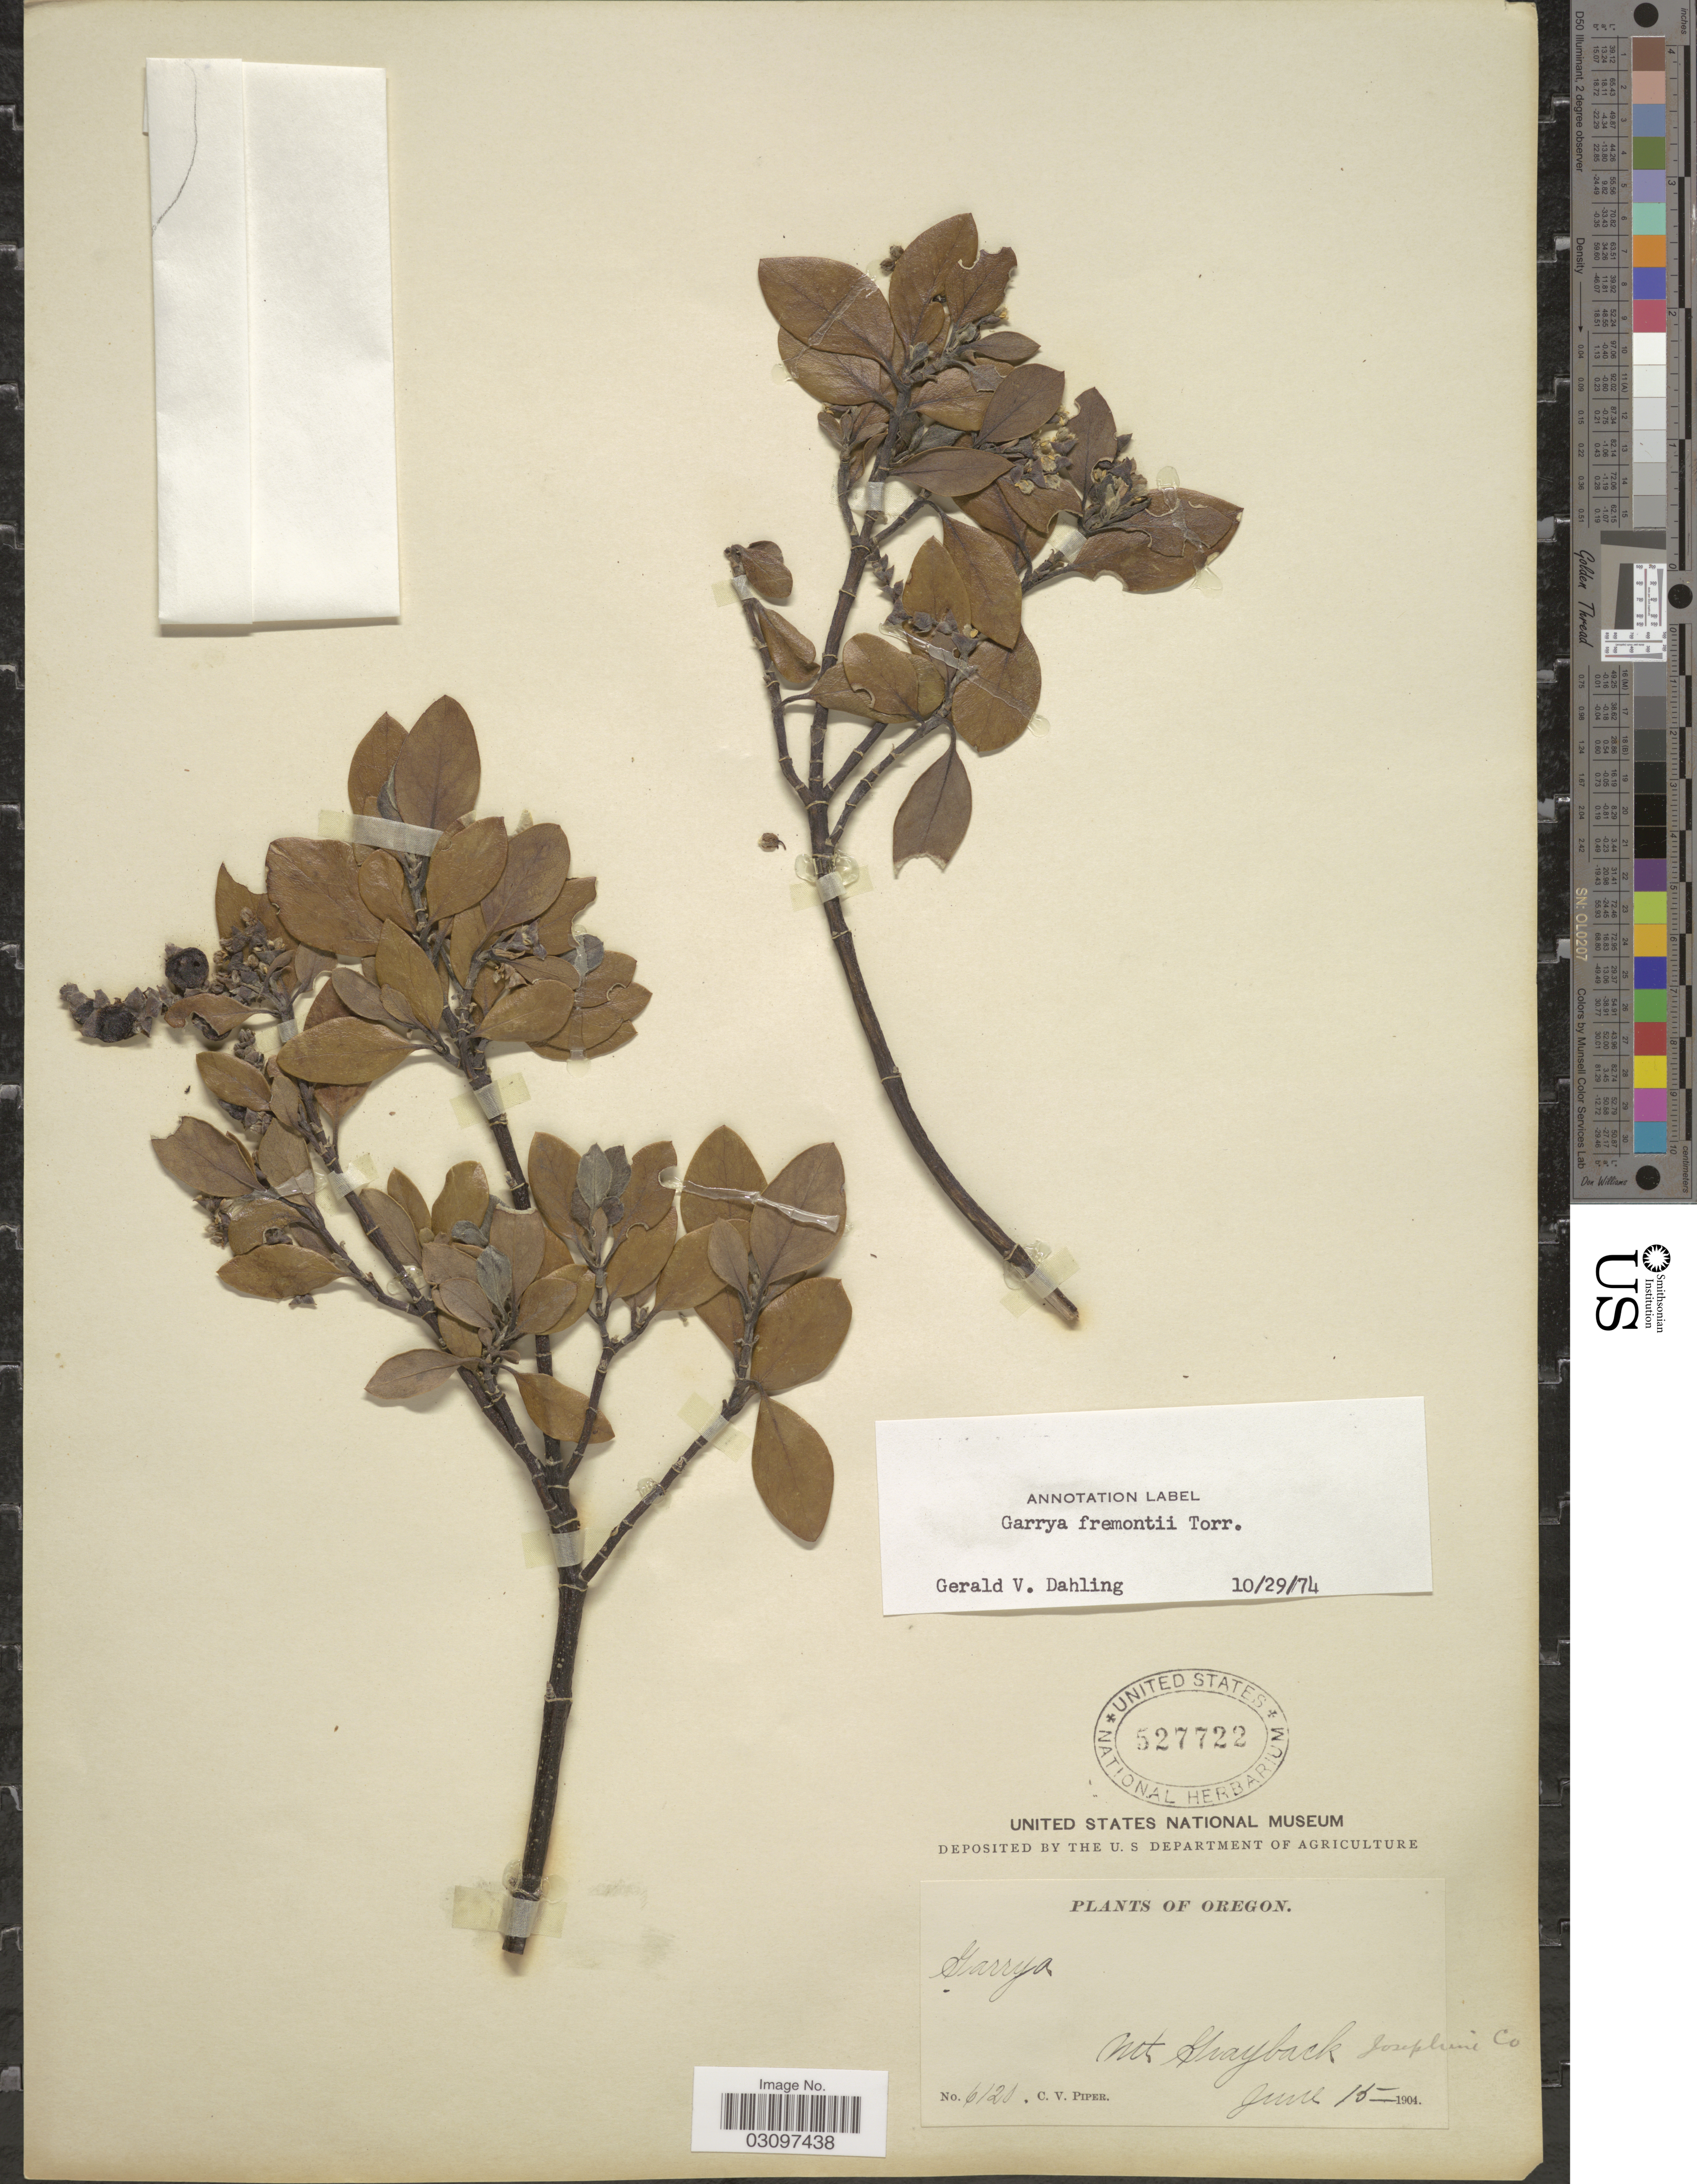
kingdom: Plantae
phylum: Tracheophyta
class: Magnoliopsida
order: Garryales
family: Garryaceae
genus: Garrya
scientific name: Garrya fremontii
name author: Torr.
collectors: C. V. Piper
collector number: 6120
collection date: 1904-06-15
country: United States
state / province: Oregon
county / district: Josephine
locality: Mt. Grayback. Josephine Co.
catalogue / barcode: US 527722